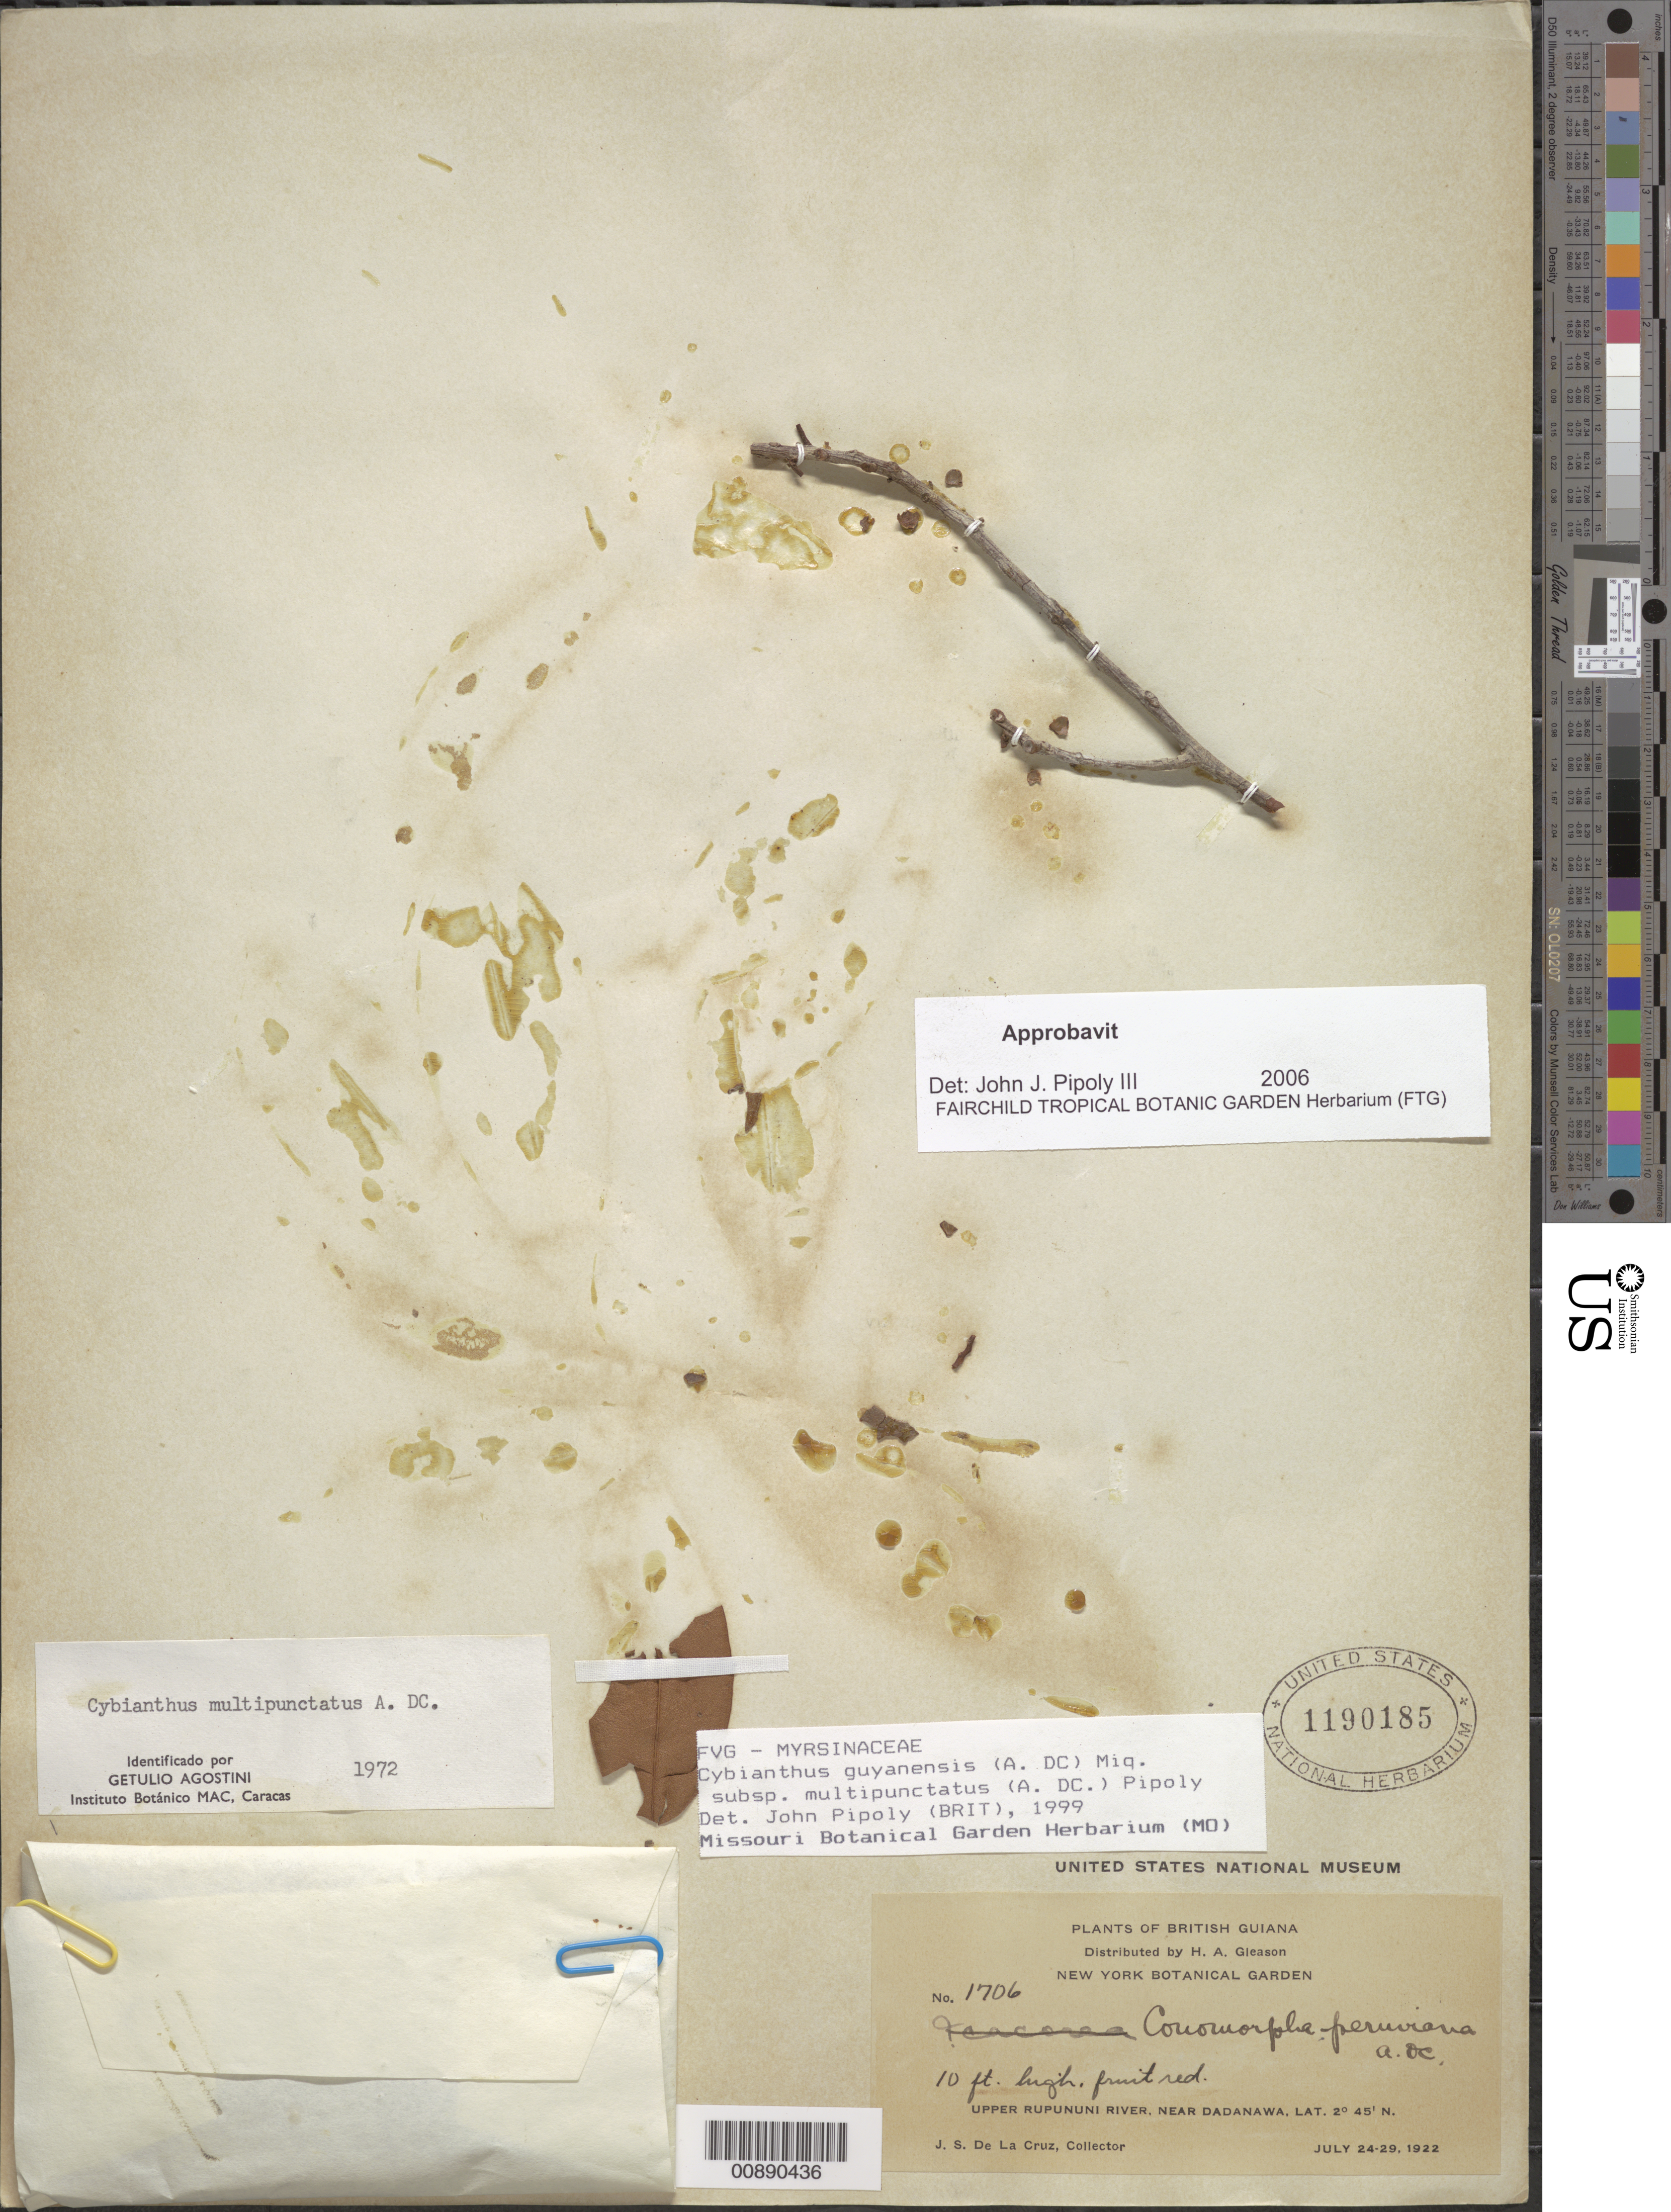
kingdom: Plantae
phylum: Tracheophyta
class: Magnoliopsida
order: Ericales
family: Primulaceae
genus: Cybianthus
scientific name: Cybianthus guyanensis subsp. multipunctatus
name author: (A. DC.) Pipoly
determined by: Pipoly, J. J., III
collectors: J. S. de la Cruz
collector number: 1706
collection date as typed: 24-Jul-22 to 29-Jul-22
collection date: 1922-07-24/1922-07-29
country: Guyana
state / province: U. Takutu-U. Essequibo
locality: Dadanawa, near, upper Rupununi R.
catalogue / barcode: US 1190185